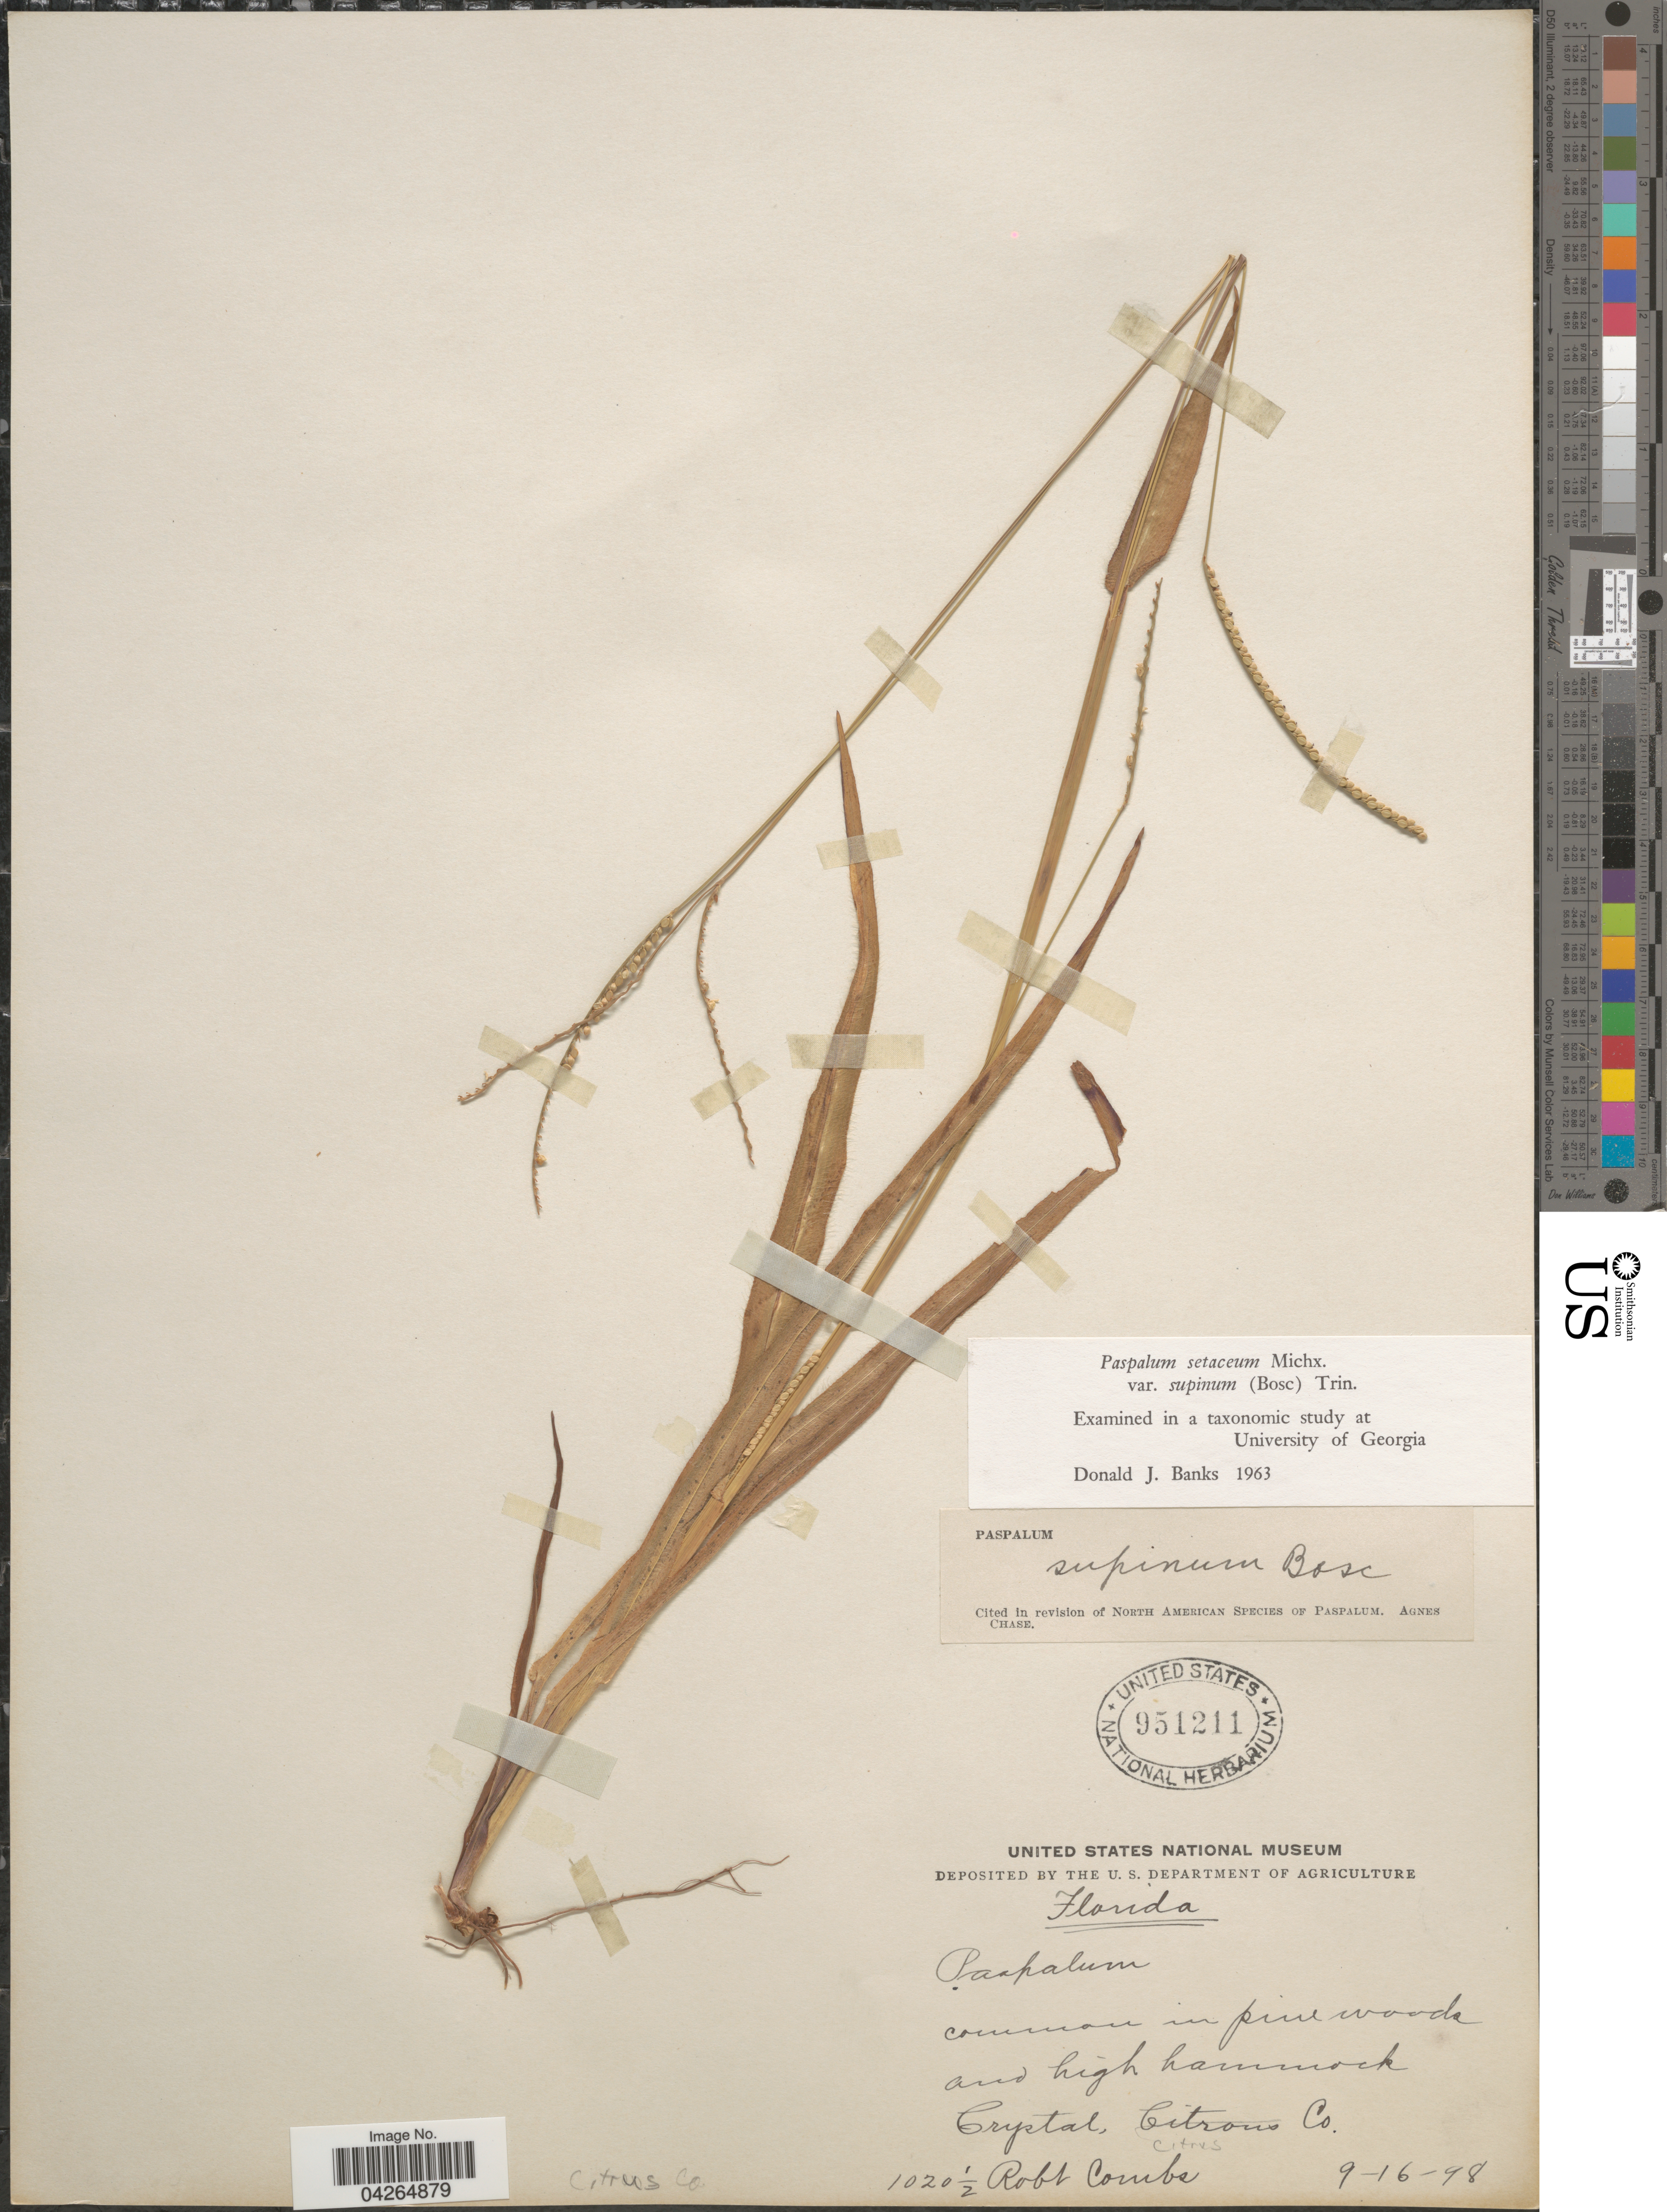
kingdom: Plantae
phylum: Tracheophyta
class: Liliopsida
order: Poales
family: Poaceae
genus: Paspalum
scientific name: Paspalum setaceum var. supinum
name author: (Bosc ex Poir.) Trin.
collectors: R. Combs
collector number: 1020½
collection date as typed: Transcribed d/m/y: 16/9/98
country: United States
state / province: Florida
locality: Crystal, Citres Co.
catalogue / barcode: US 951211